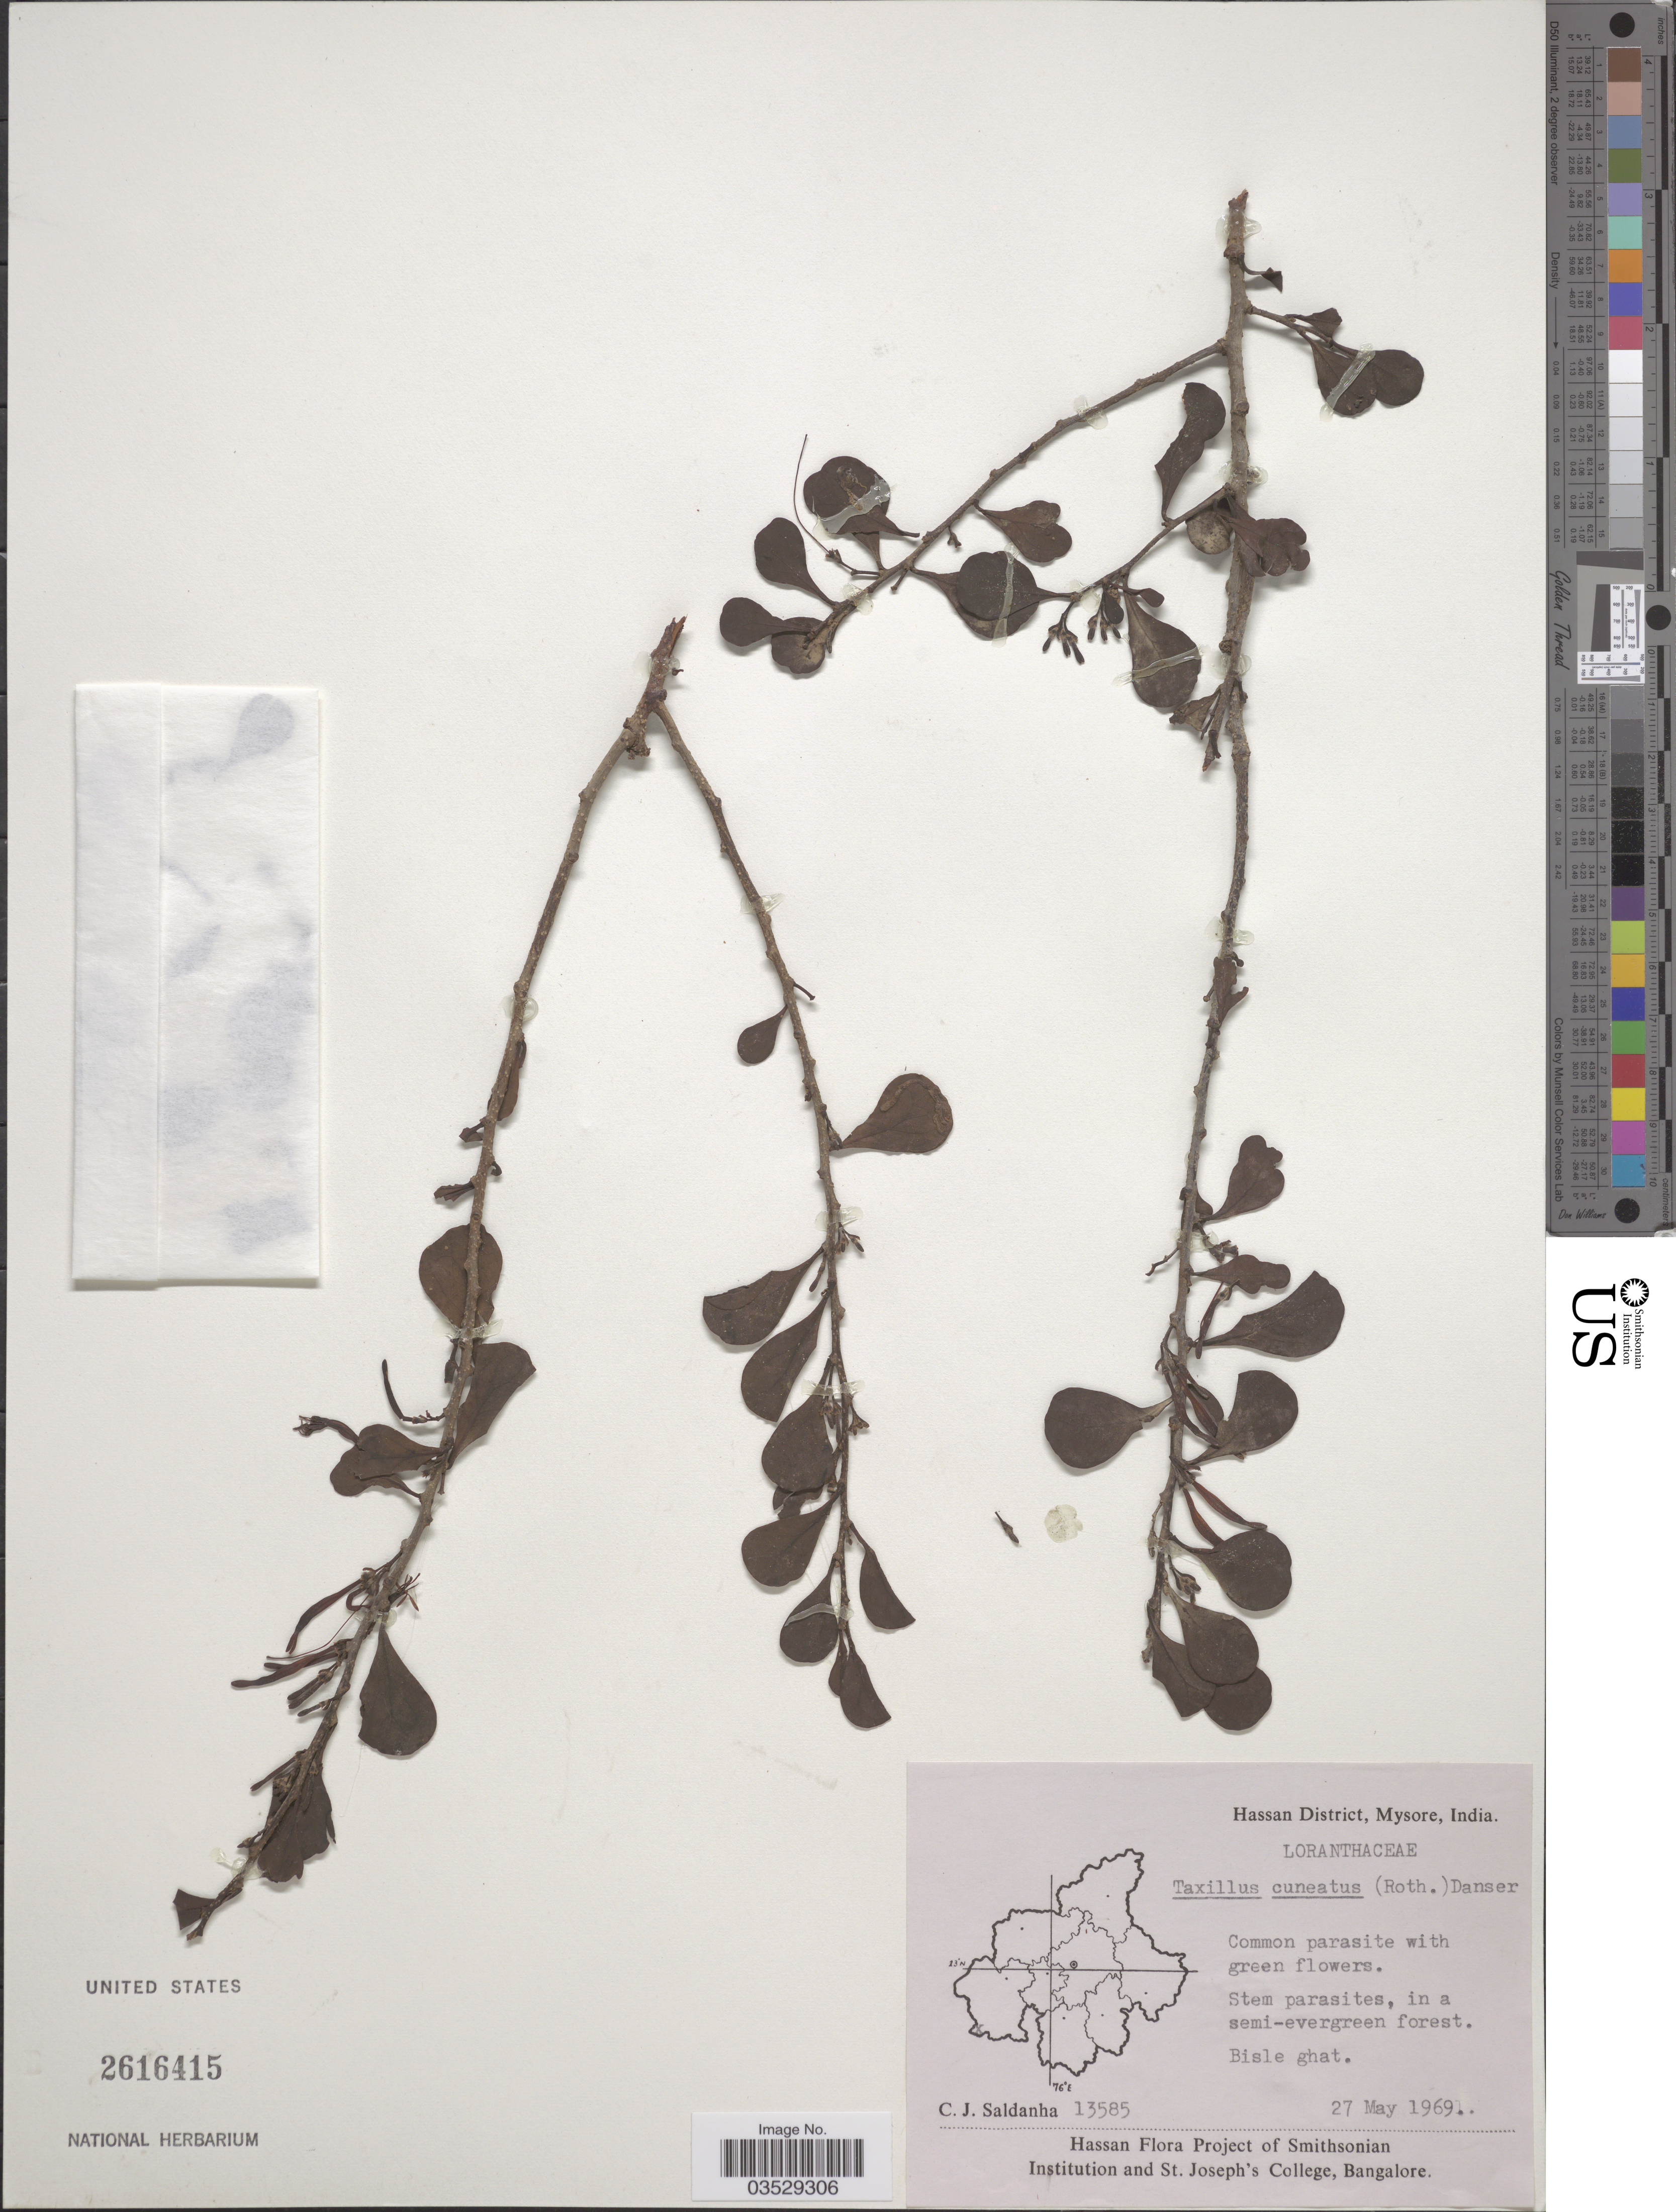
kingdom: Plantae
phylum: Tracheophyta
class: Magnoliopsida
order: Santalales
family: Loranthaceae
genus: Taxillus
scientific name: Taxillus cuneatus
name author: Danser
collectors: C. J. Saldanha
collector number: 13585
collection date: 1969-05-27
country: India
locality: Hassan District, Mysore. Bisle ghat.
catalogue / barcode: US 2616415